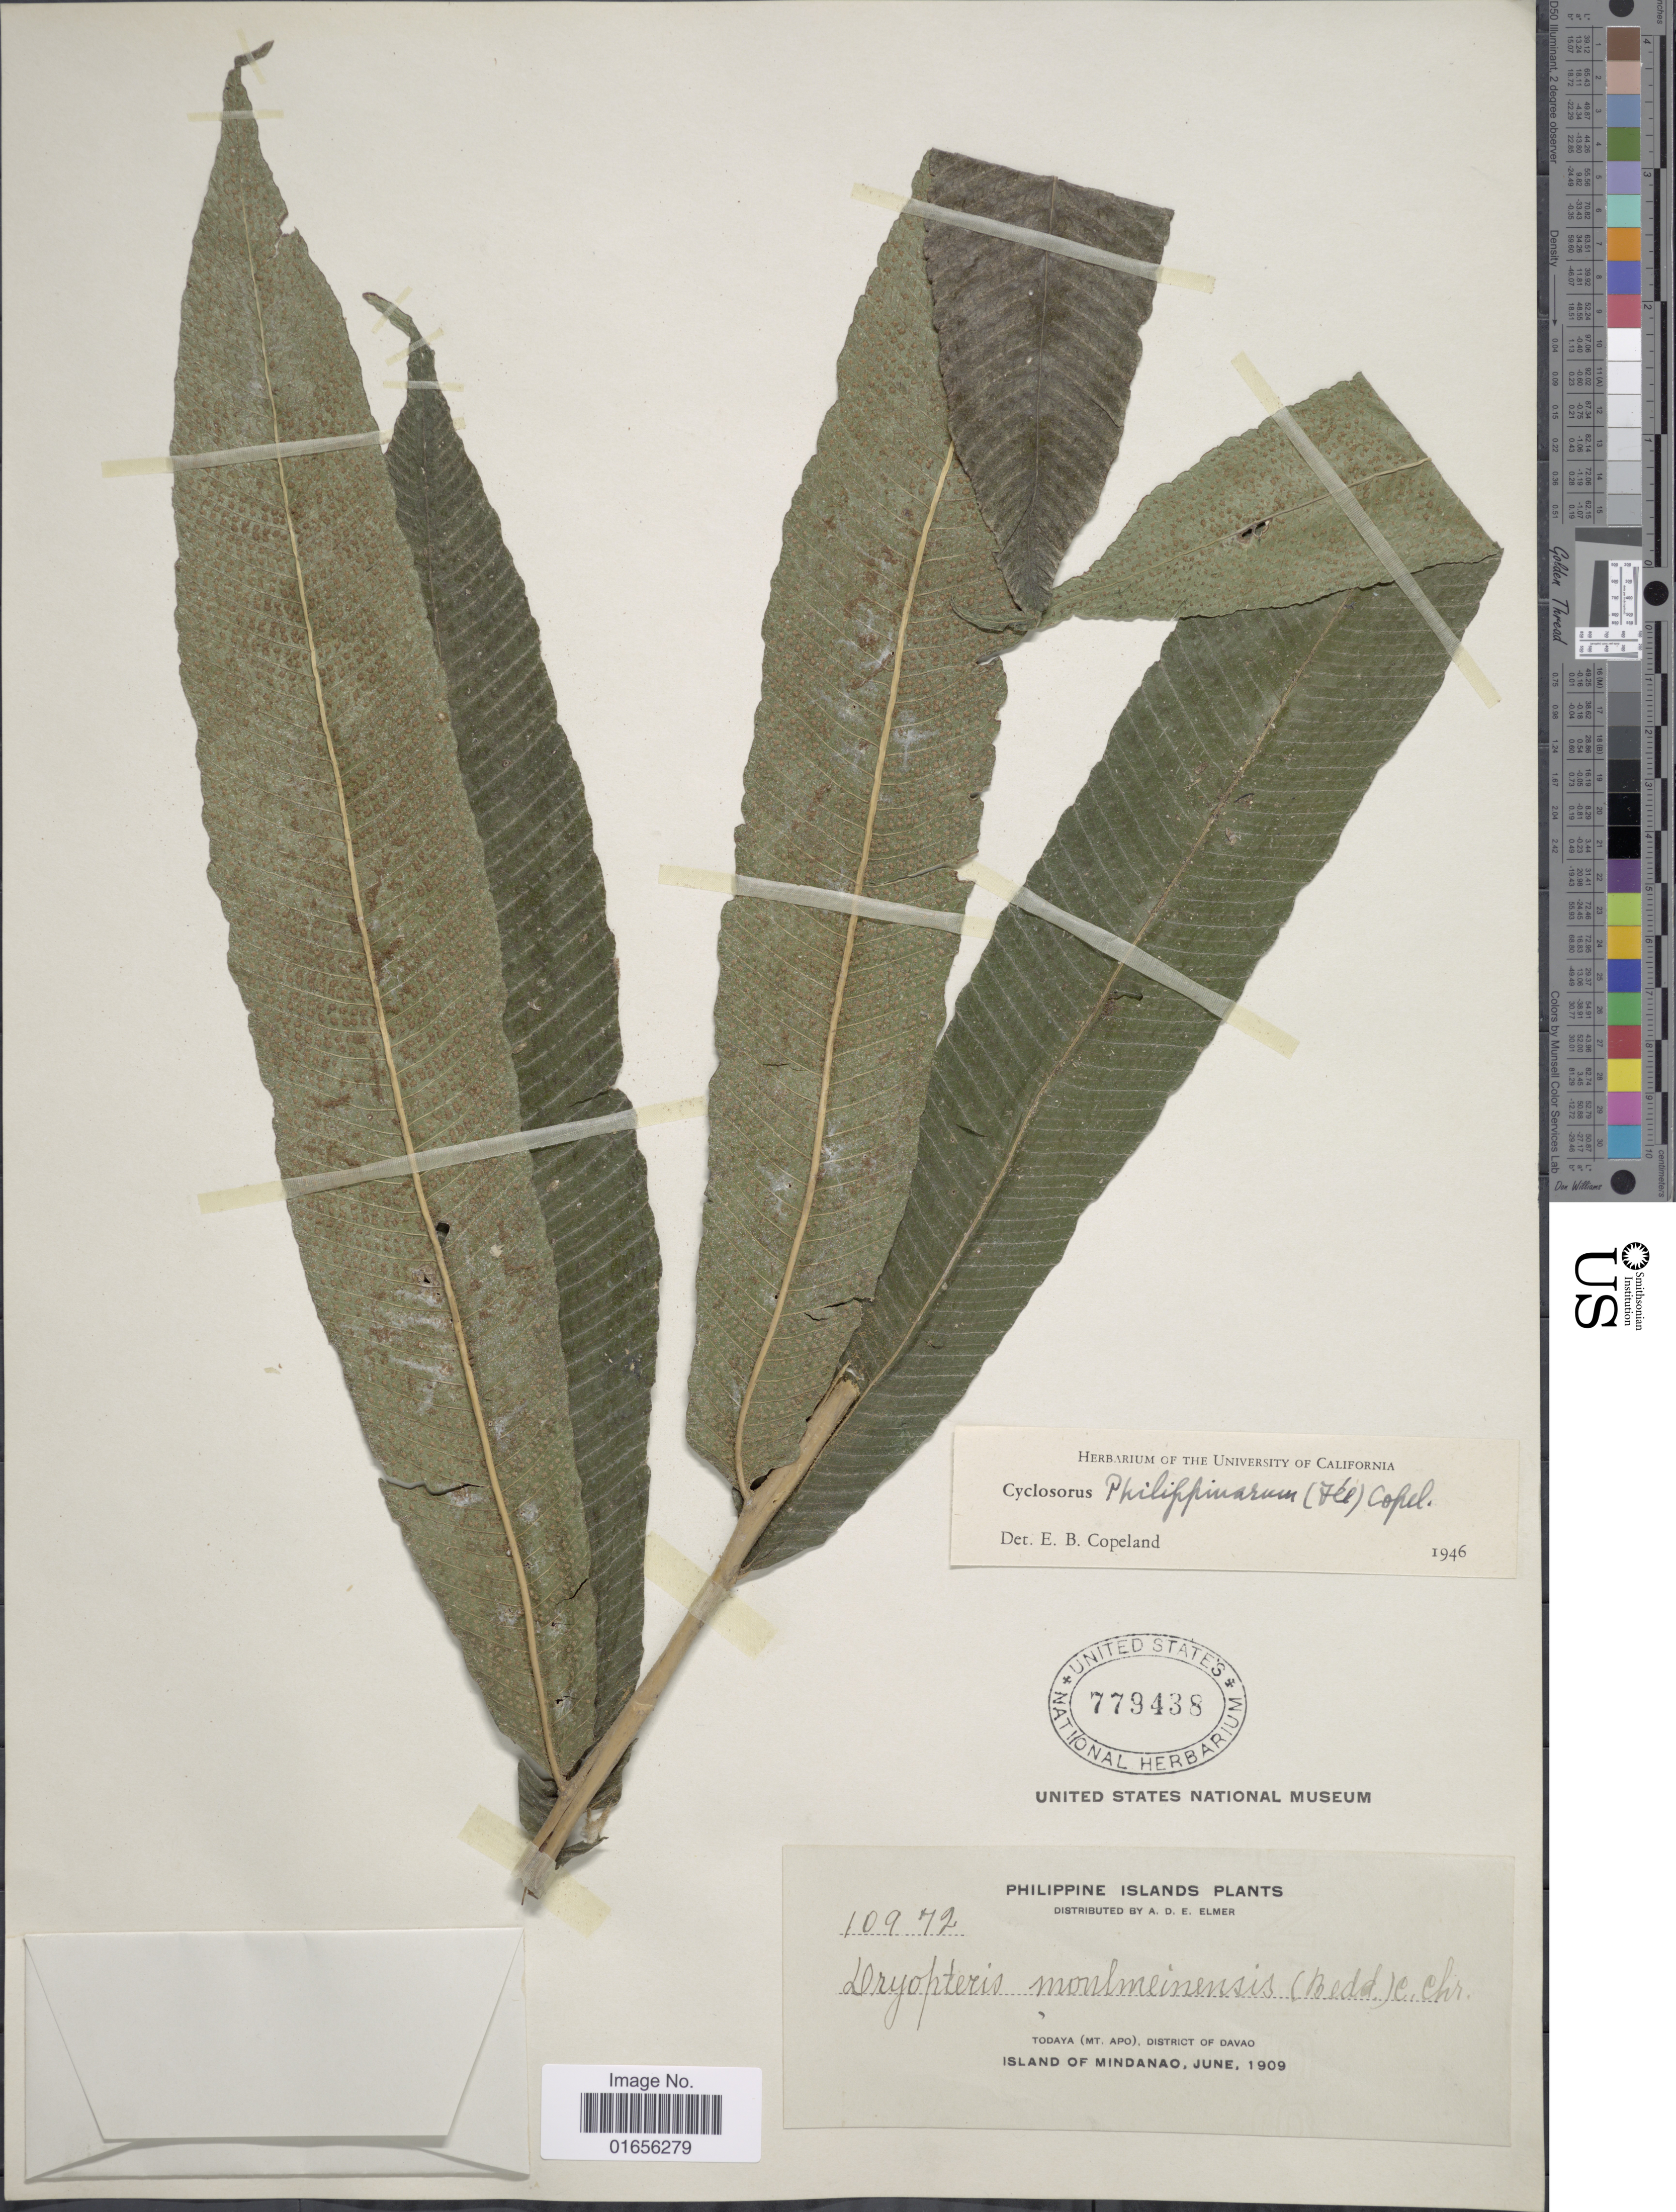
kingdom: Plantae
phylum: Tracheophyta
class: Polypodiopsida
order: Polypodiales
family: Thelypteridaceae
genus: Pronephrium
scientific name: Pronephrium philippinarum comb. ined.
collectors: A. D. E. Elmer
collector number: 10972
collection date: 1909-06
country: Philippines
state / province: Davao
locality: Philippine Islands, Todaya ( Mt. Apo), District of Davao, Island of Mindanao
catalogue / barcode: US 779438